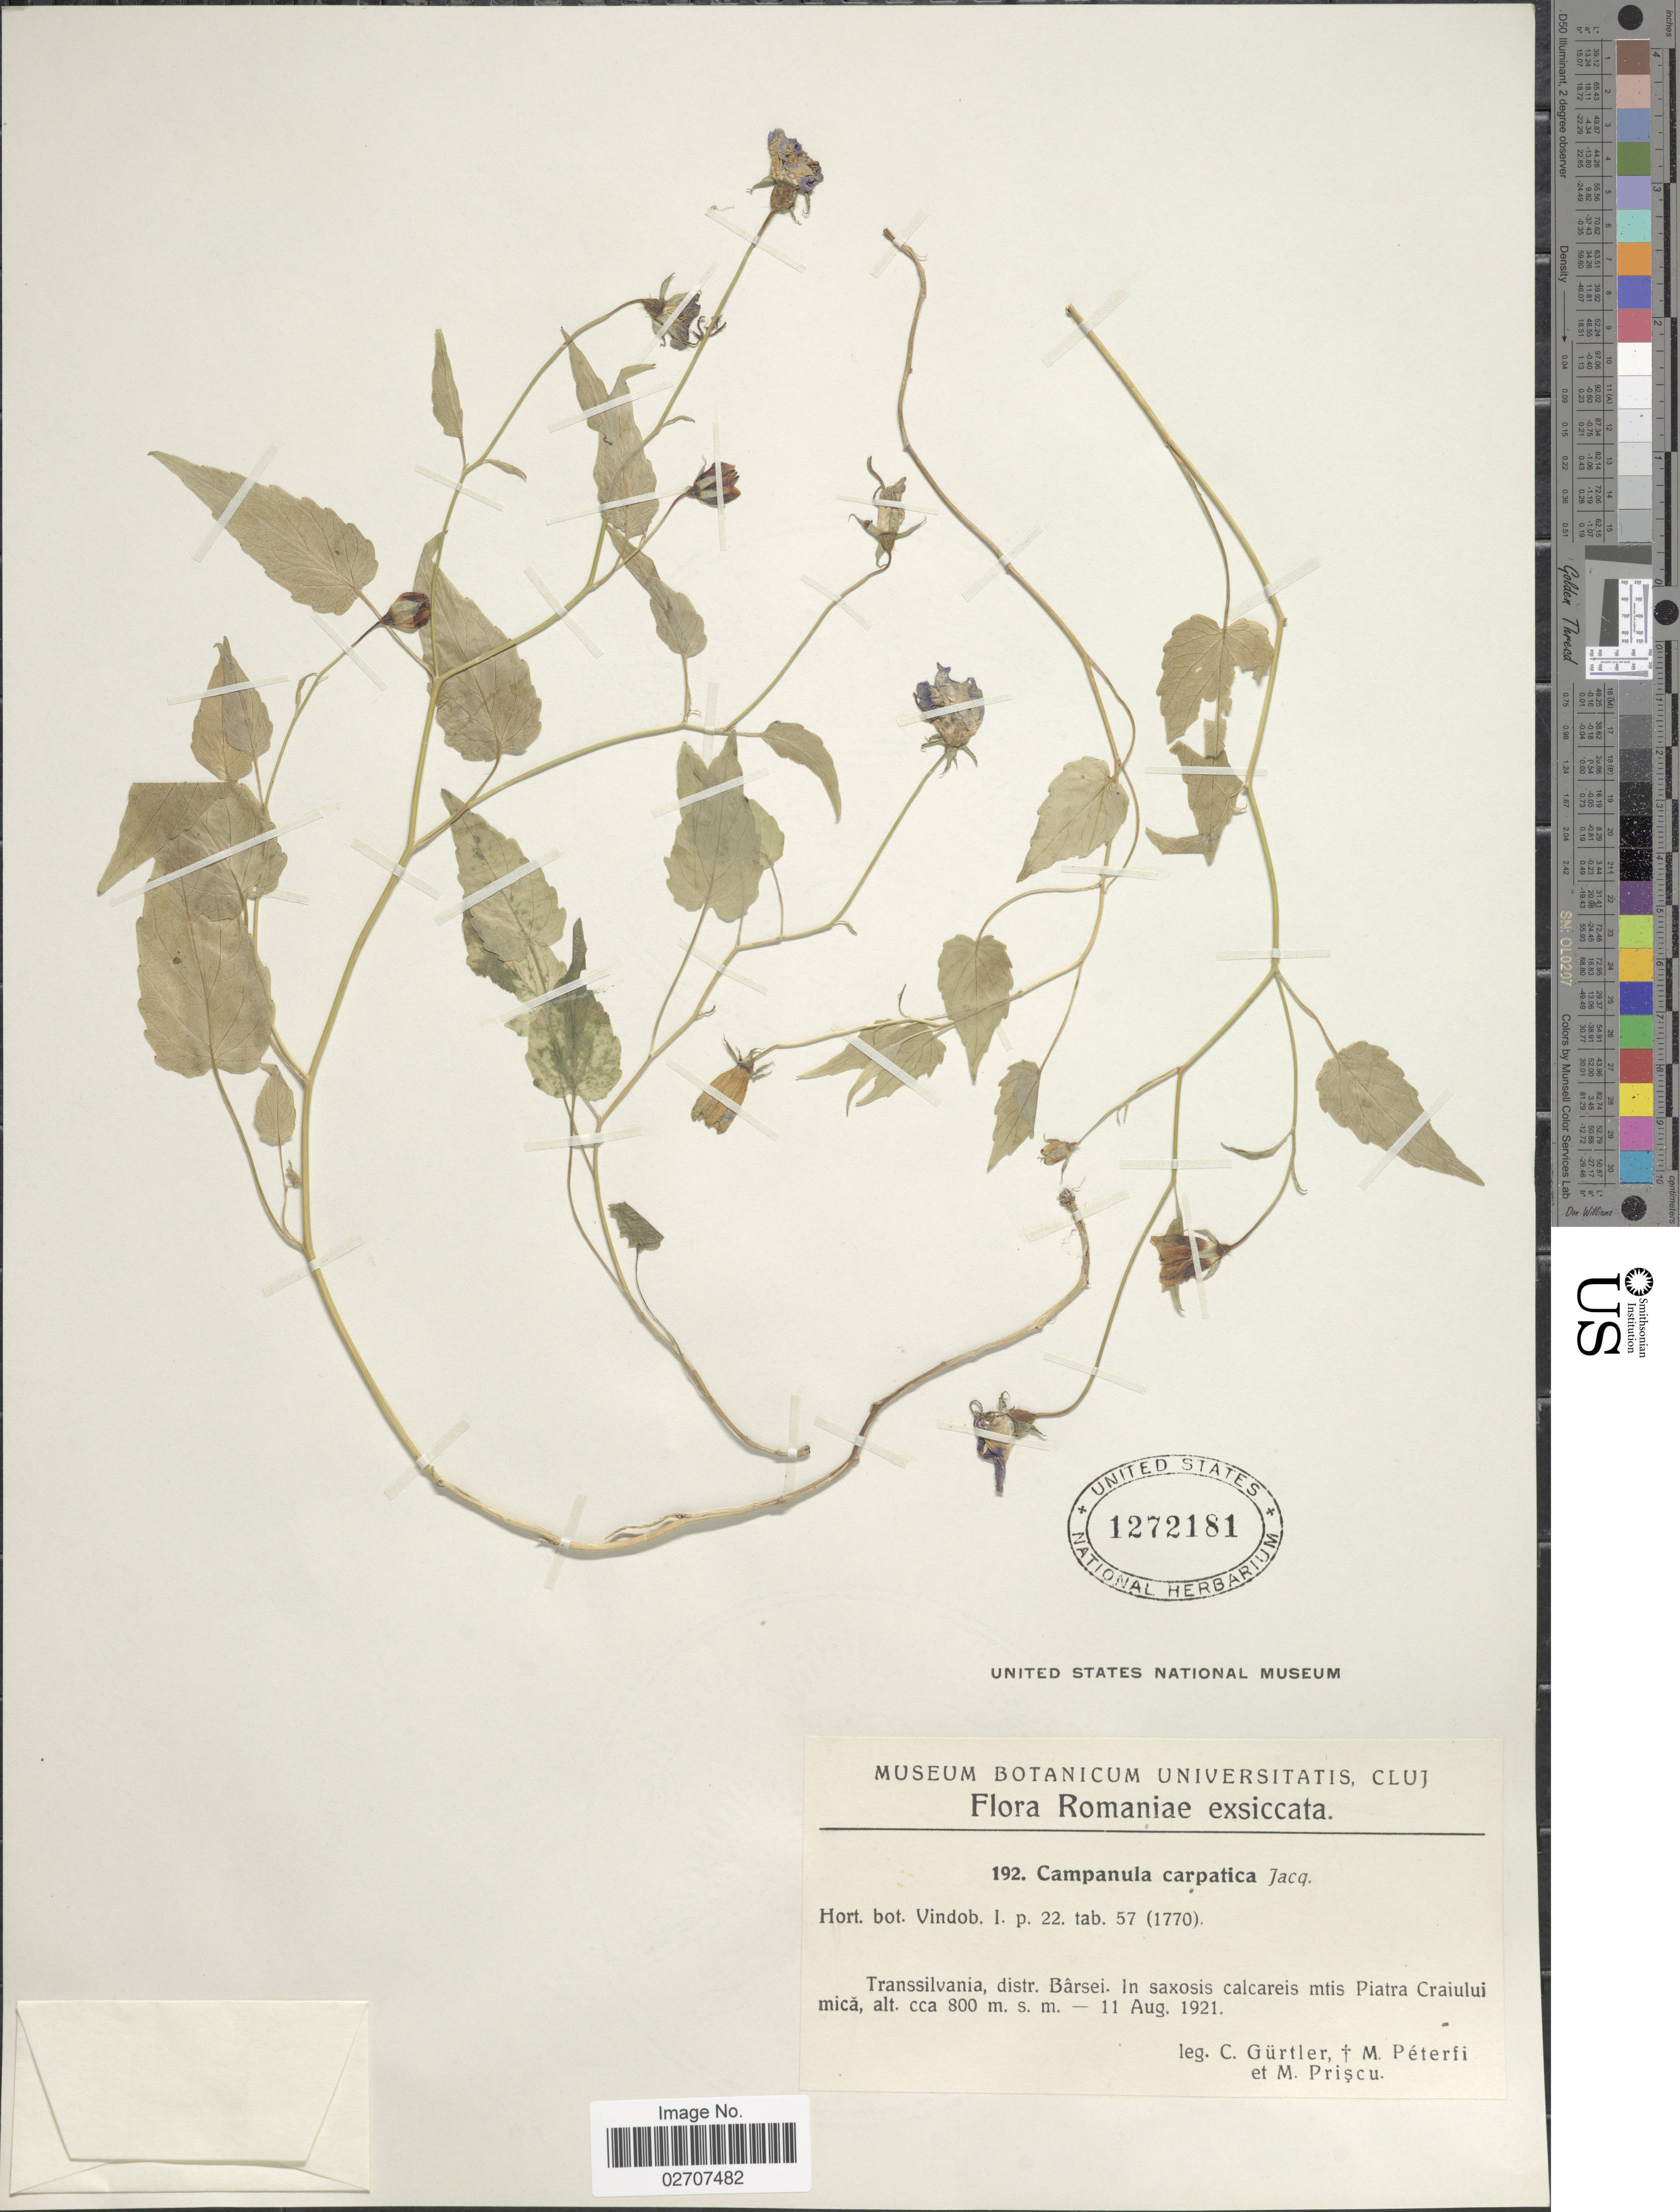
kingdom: Plantae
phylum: Tracheophyta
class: Magnoliopsida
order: Asterales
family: Campanulaceae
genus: Campanula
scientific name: Campanula carpatica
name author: Jacq.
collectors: C. Gürtler, M. Péterfi & M. Priscu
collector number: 192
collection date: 1921-08-11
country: Romania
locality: Romaniae, Transsilvania, distr. Barsei, in saxosis calcareis mtis Piatri Craiului mica.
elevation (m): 800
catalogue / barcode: US 1272181